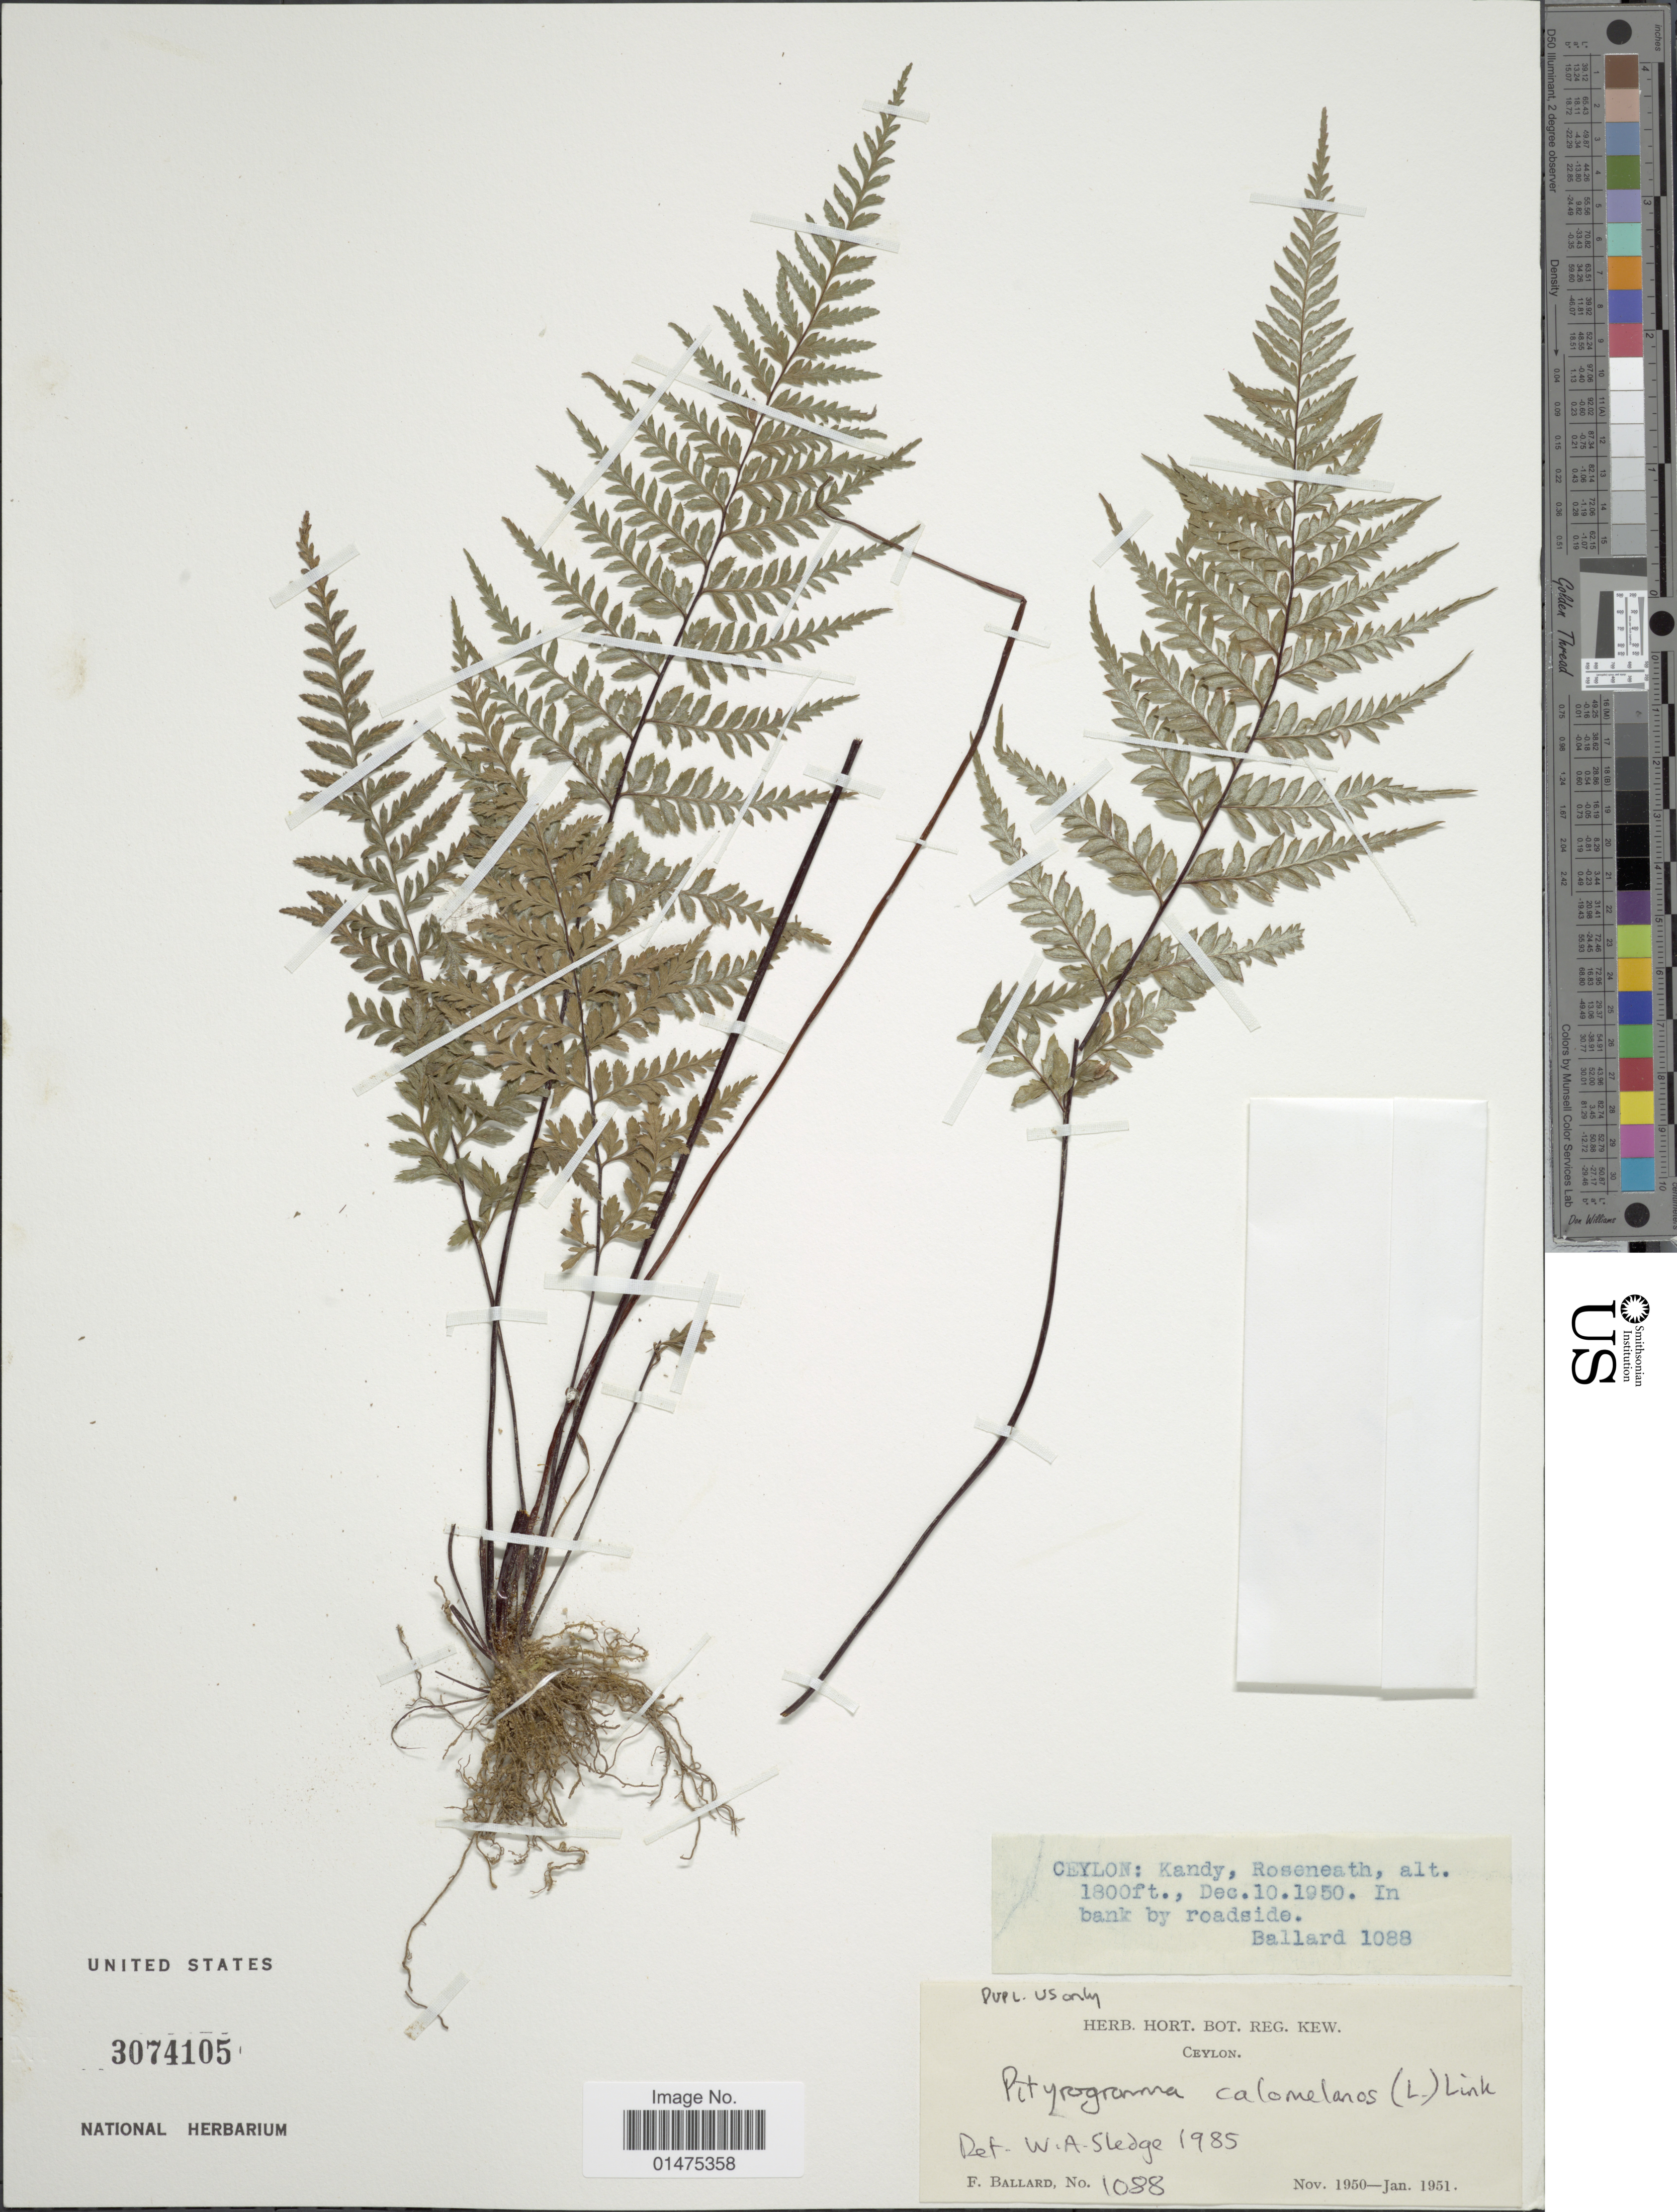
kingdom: Plantae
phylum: Tracheophyta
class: Polypodiopsida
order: Polypodiales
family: Pteridaceae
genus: Pityrogramma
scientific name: Pityrogramma calomelanos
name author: (L.) Link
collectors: F. Ballard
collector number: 1088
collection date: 1950-12-10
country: Sri Lanka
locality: Ceylon; Kandy, Roseneath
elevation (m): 549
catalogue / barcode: US 3074105